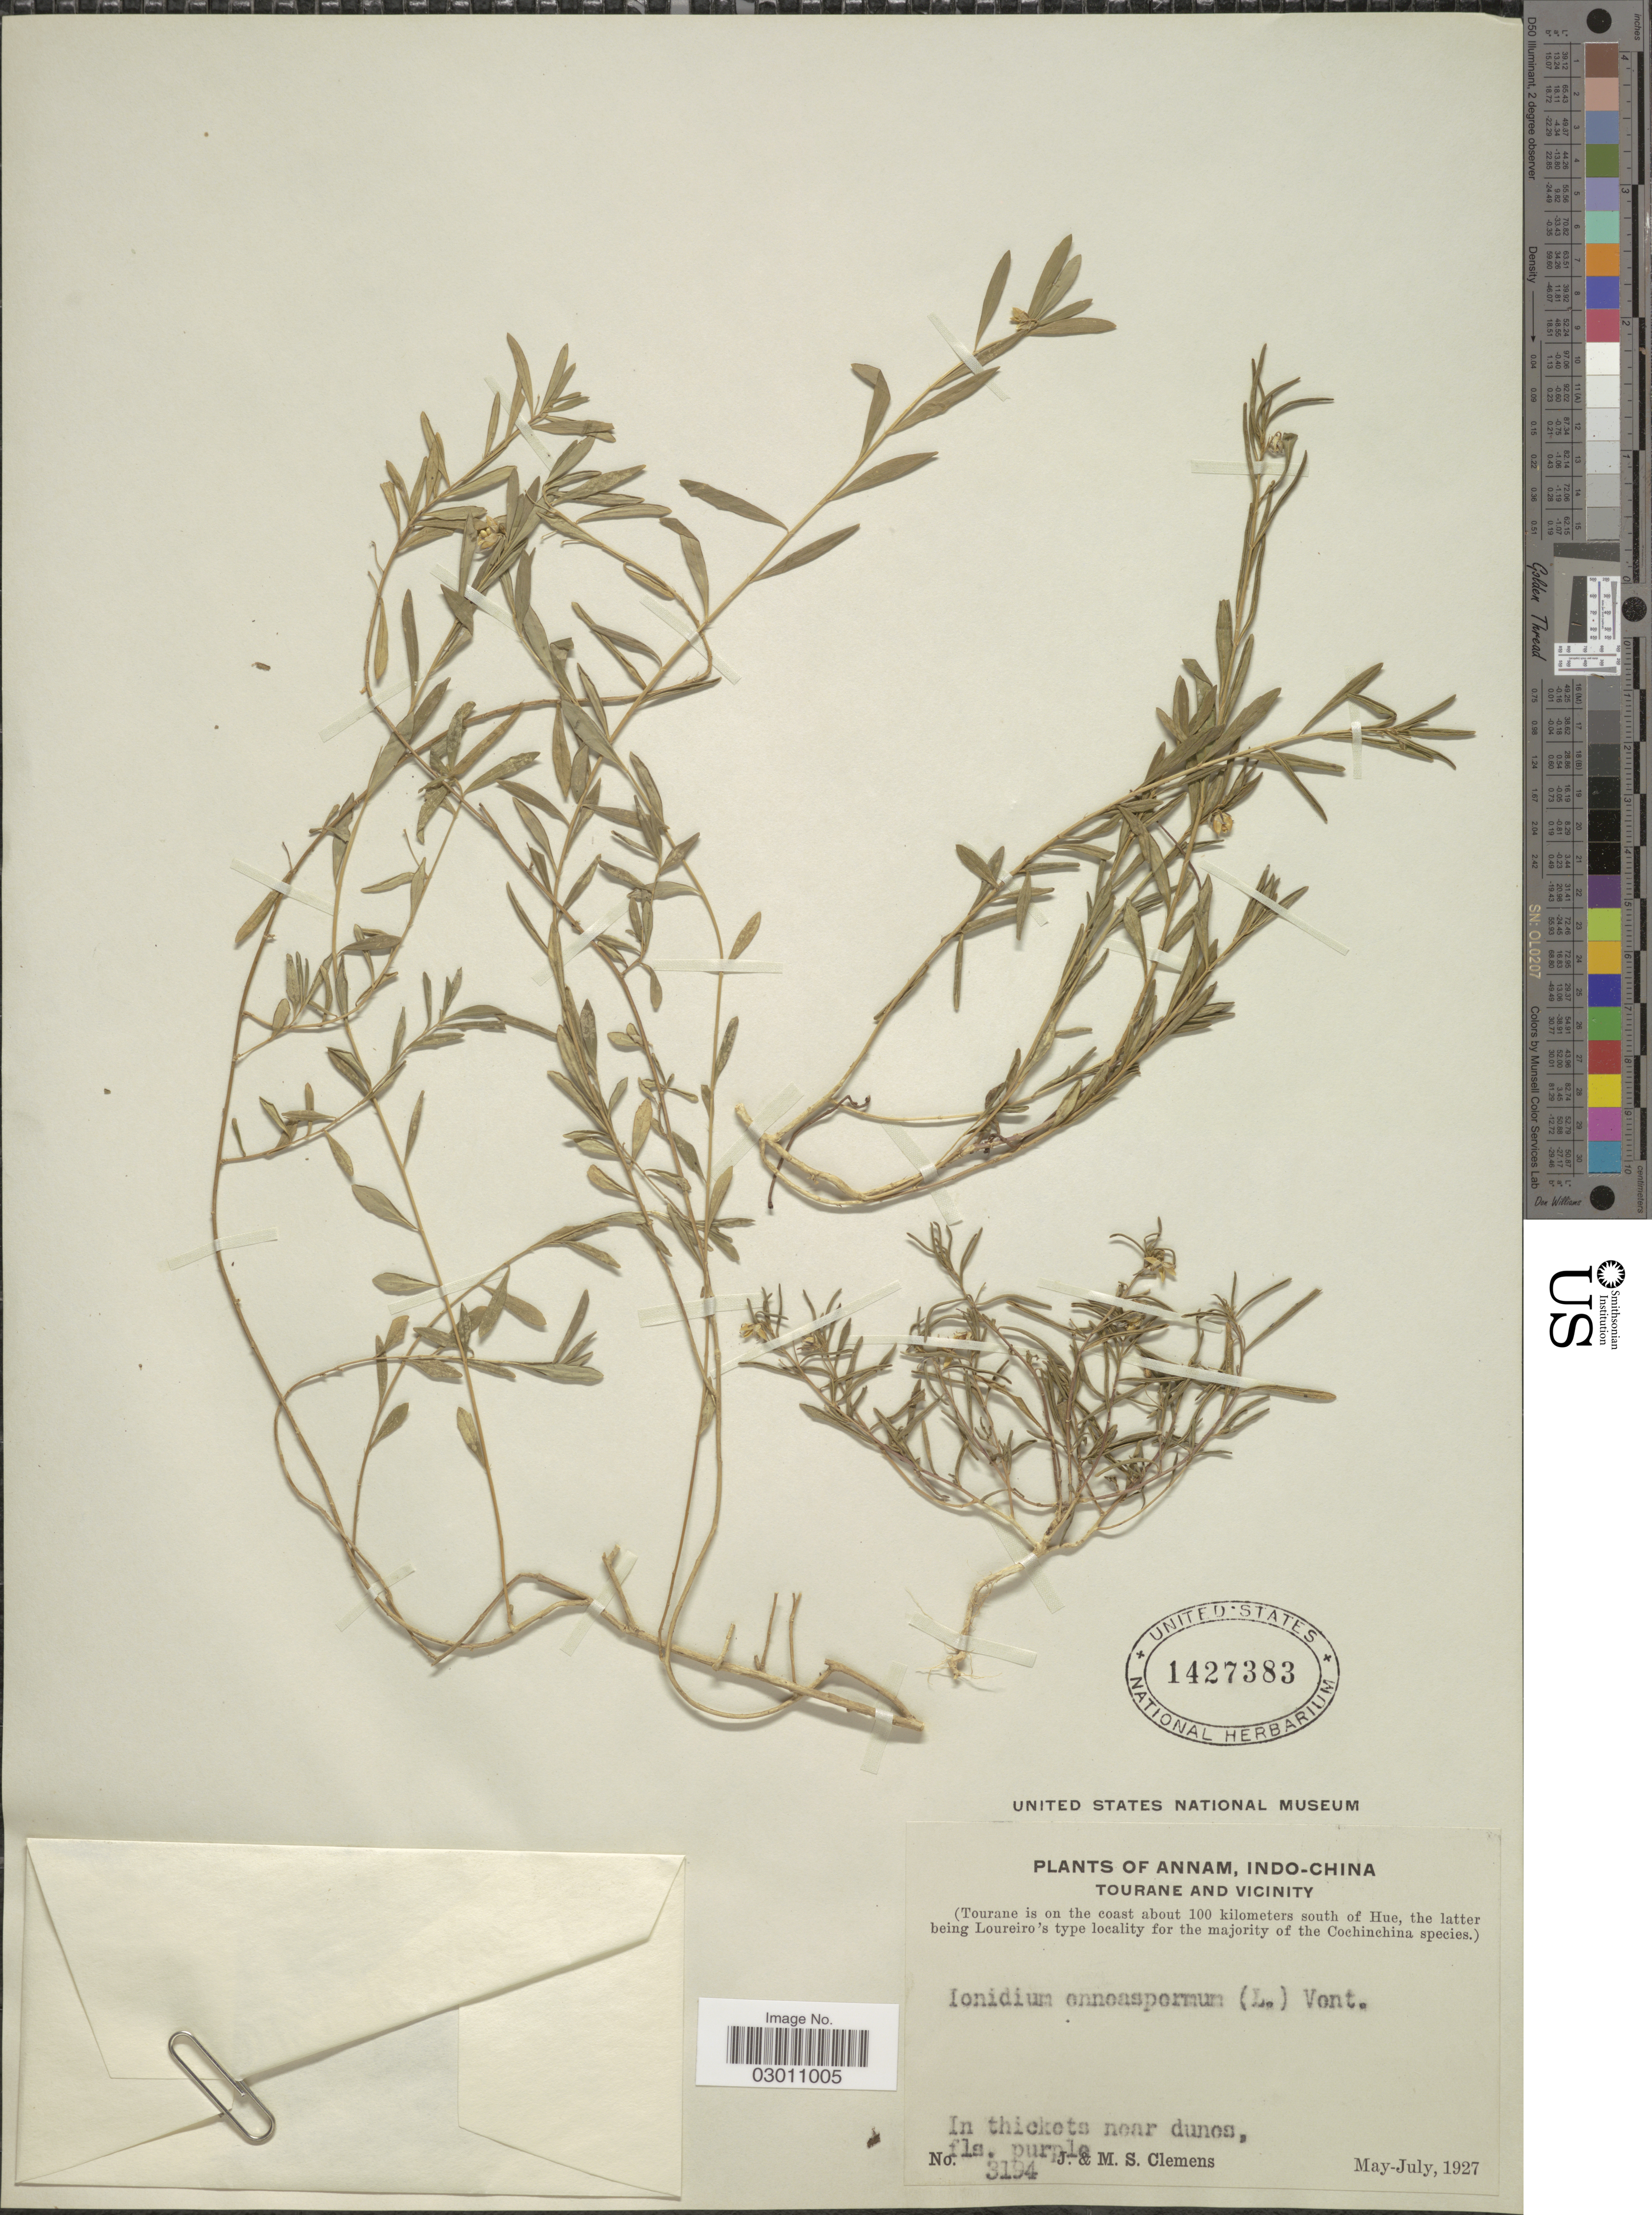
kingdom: Plantae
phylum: Tracheophyta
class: Magnoliopsida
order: Malpighiales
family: Violaceae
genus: Pigea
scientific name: Pigea enneasperma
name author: (L.) P.I. Forst.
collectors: J. Clemens & M. S. Clemens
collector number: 3194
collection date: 1927-05/1927-07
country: Vietnam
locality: Annam, Indo-China. Tourane and Vicinity. In thickets near dunes.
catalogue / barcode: US 1427383